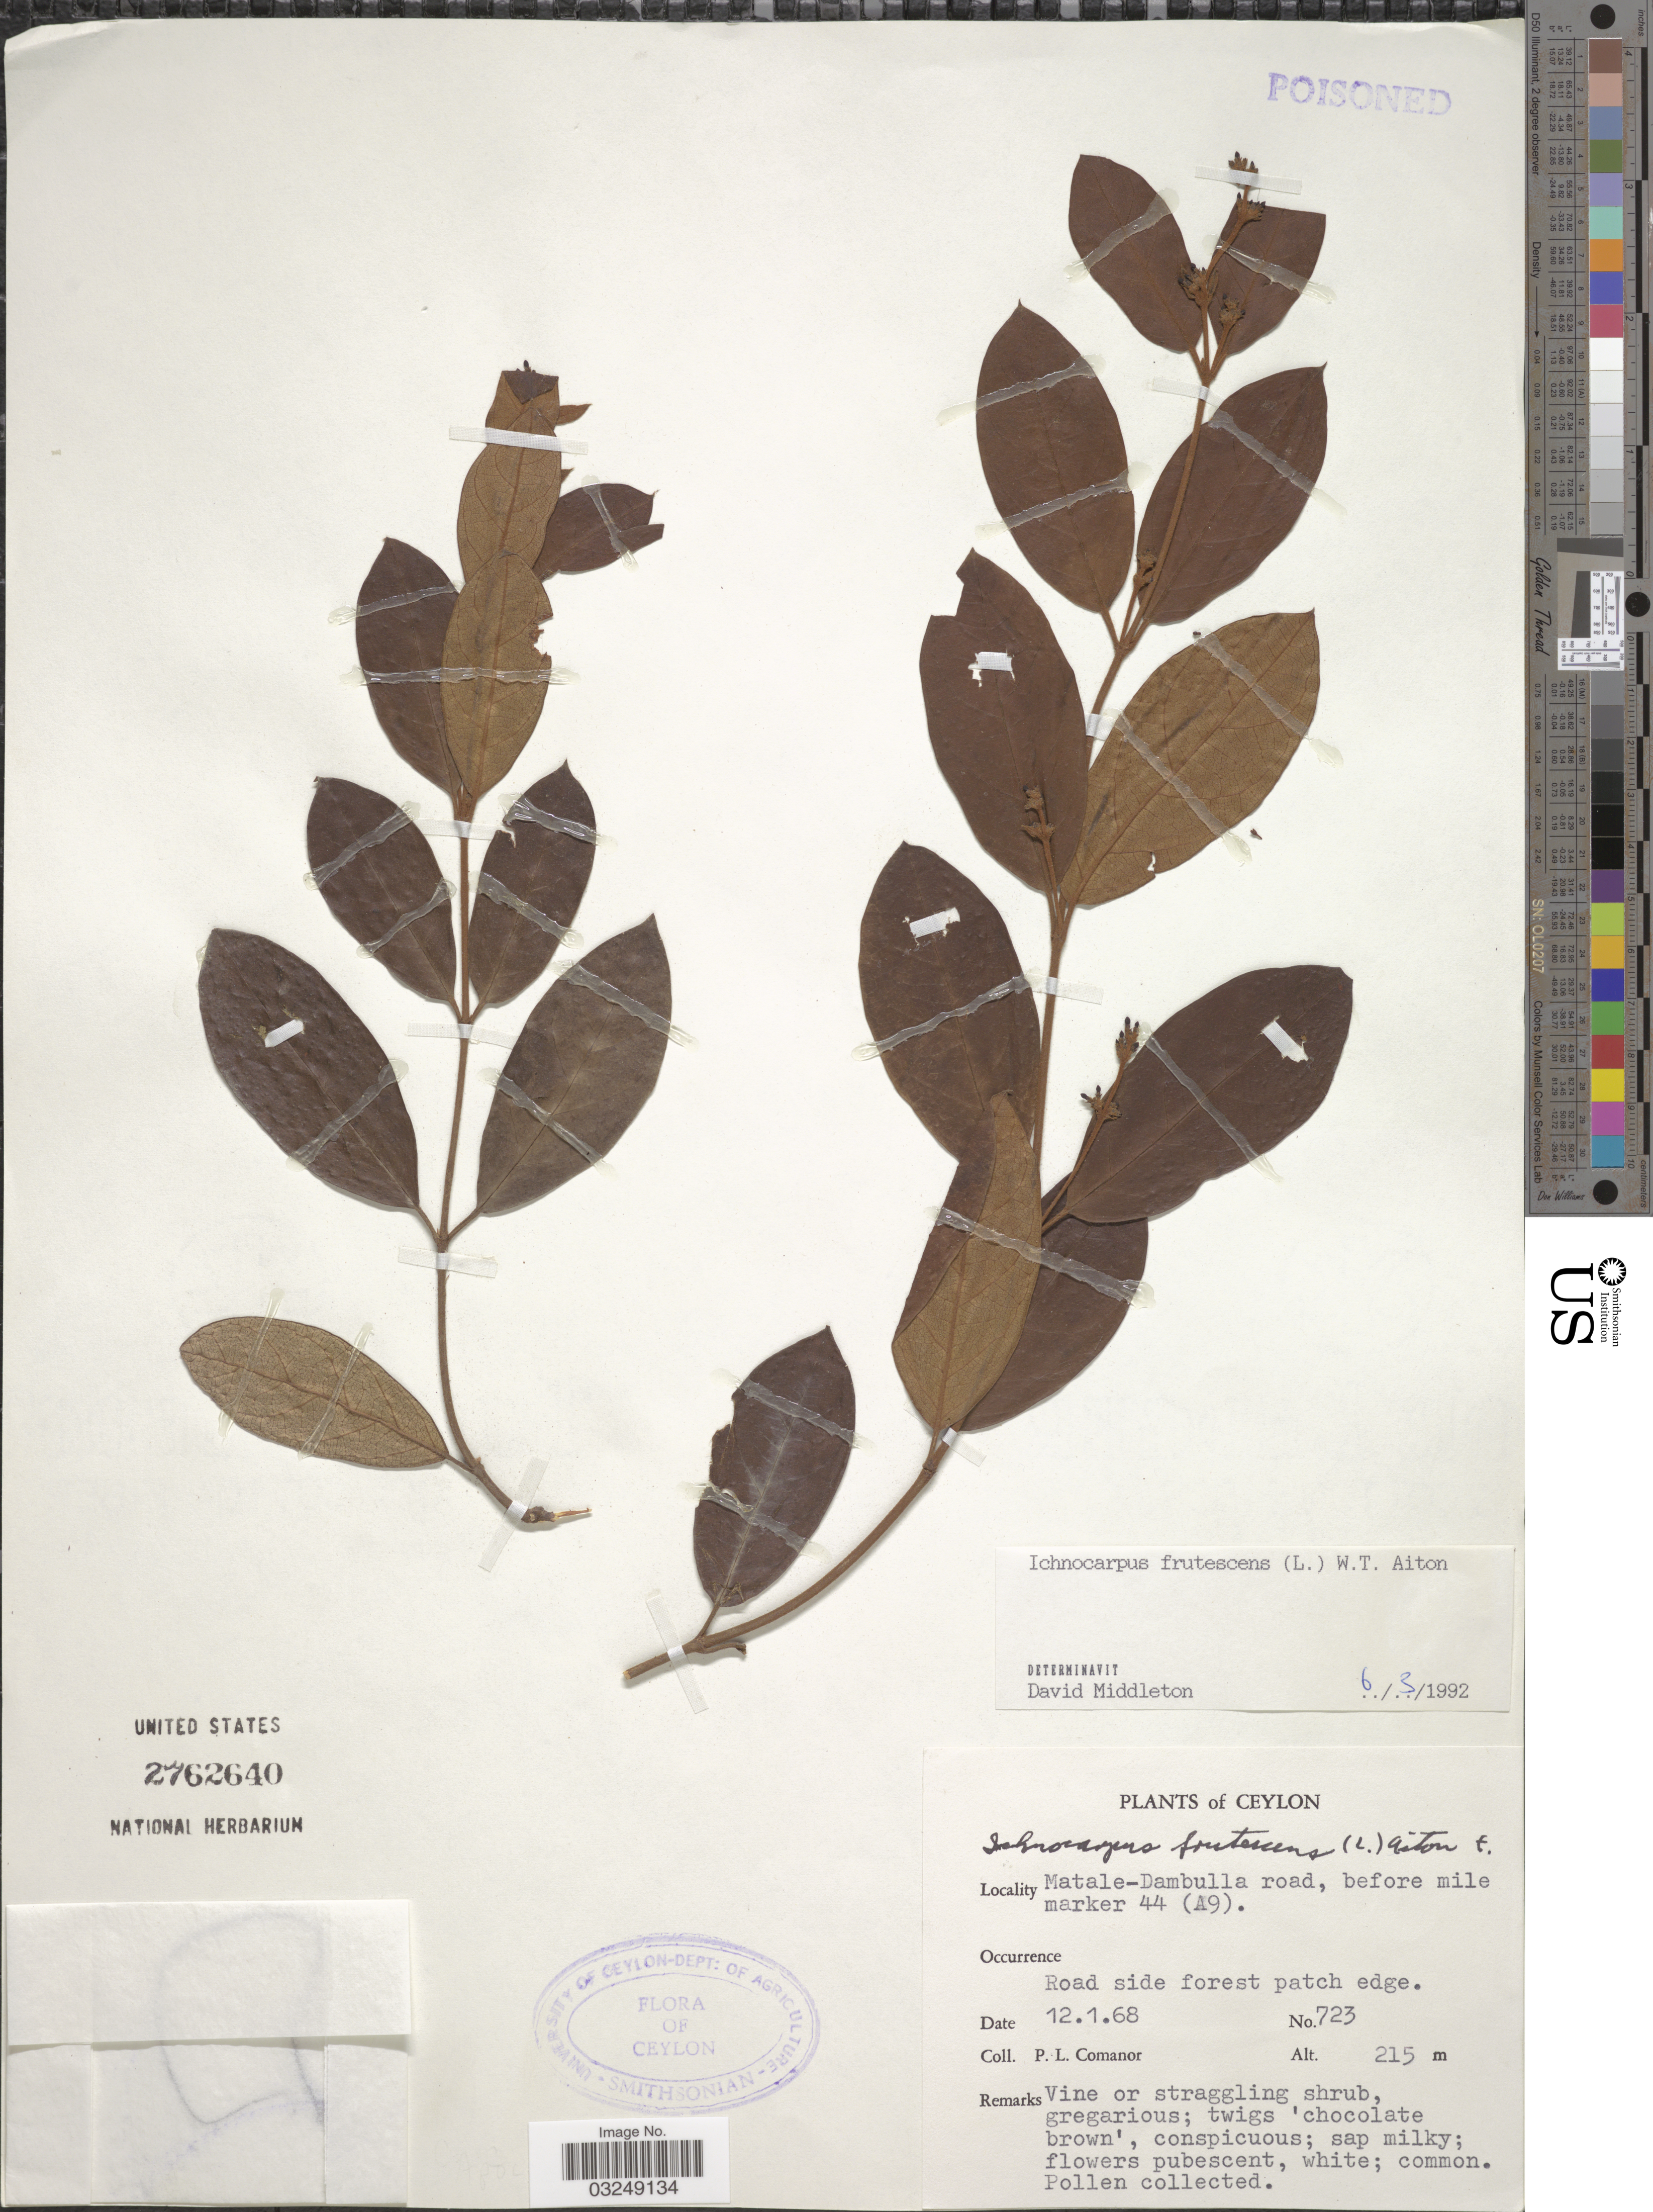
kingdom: Plantae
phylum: Tracheophyta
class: Magnoliopsida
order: Gentianales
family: Apocynaceae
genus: Ichnocarpus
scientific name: Ichnocarpus frutescens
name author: (L.) W.T. Aiton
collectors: P. Comanor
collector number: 723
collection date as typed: Transcribed d/m/y: 12/1/68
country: Sri Lanka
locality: Ceylon. Matale-Dambulla road, before mile marker 44 (A9).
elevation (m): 215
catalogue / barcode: US 2762640